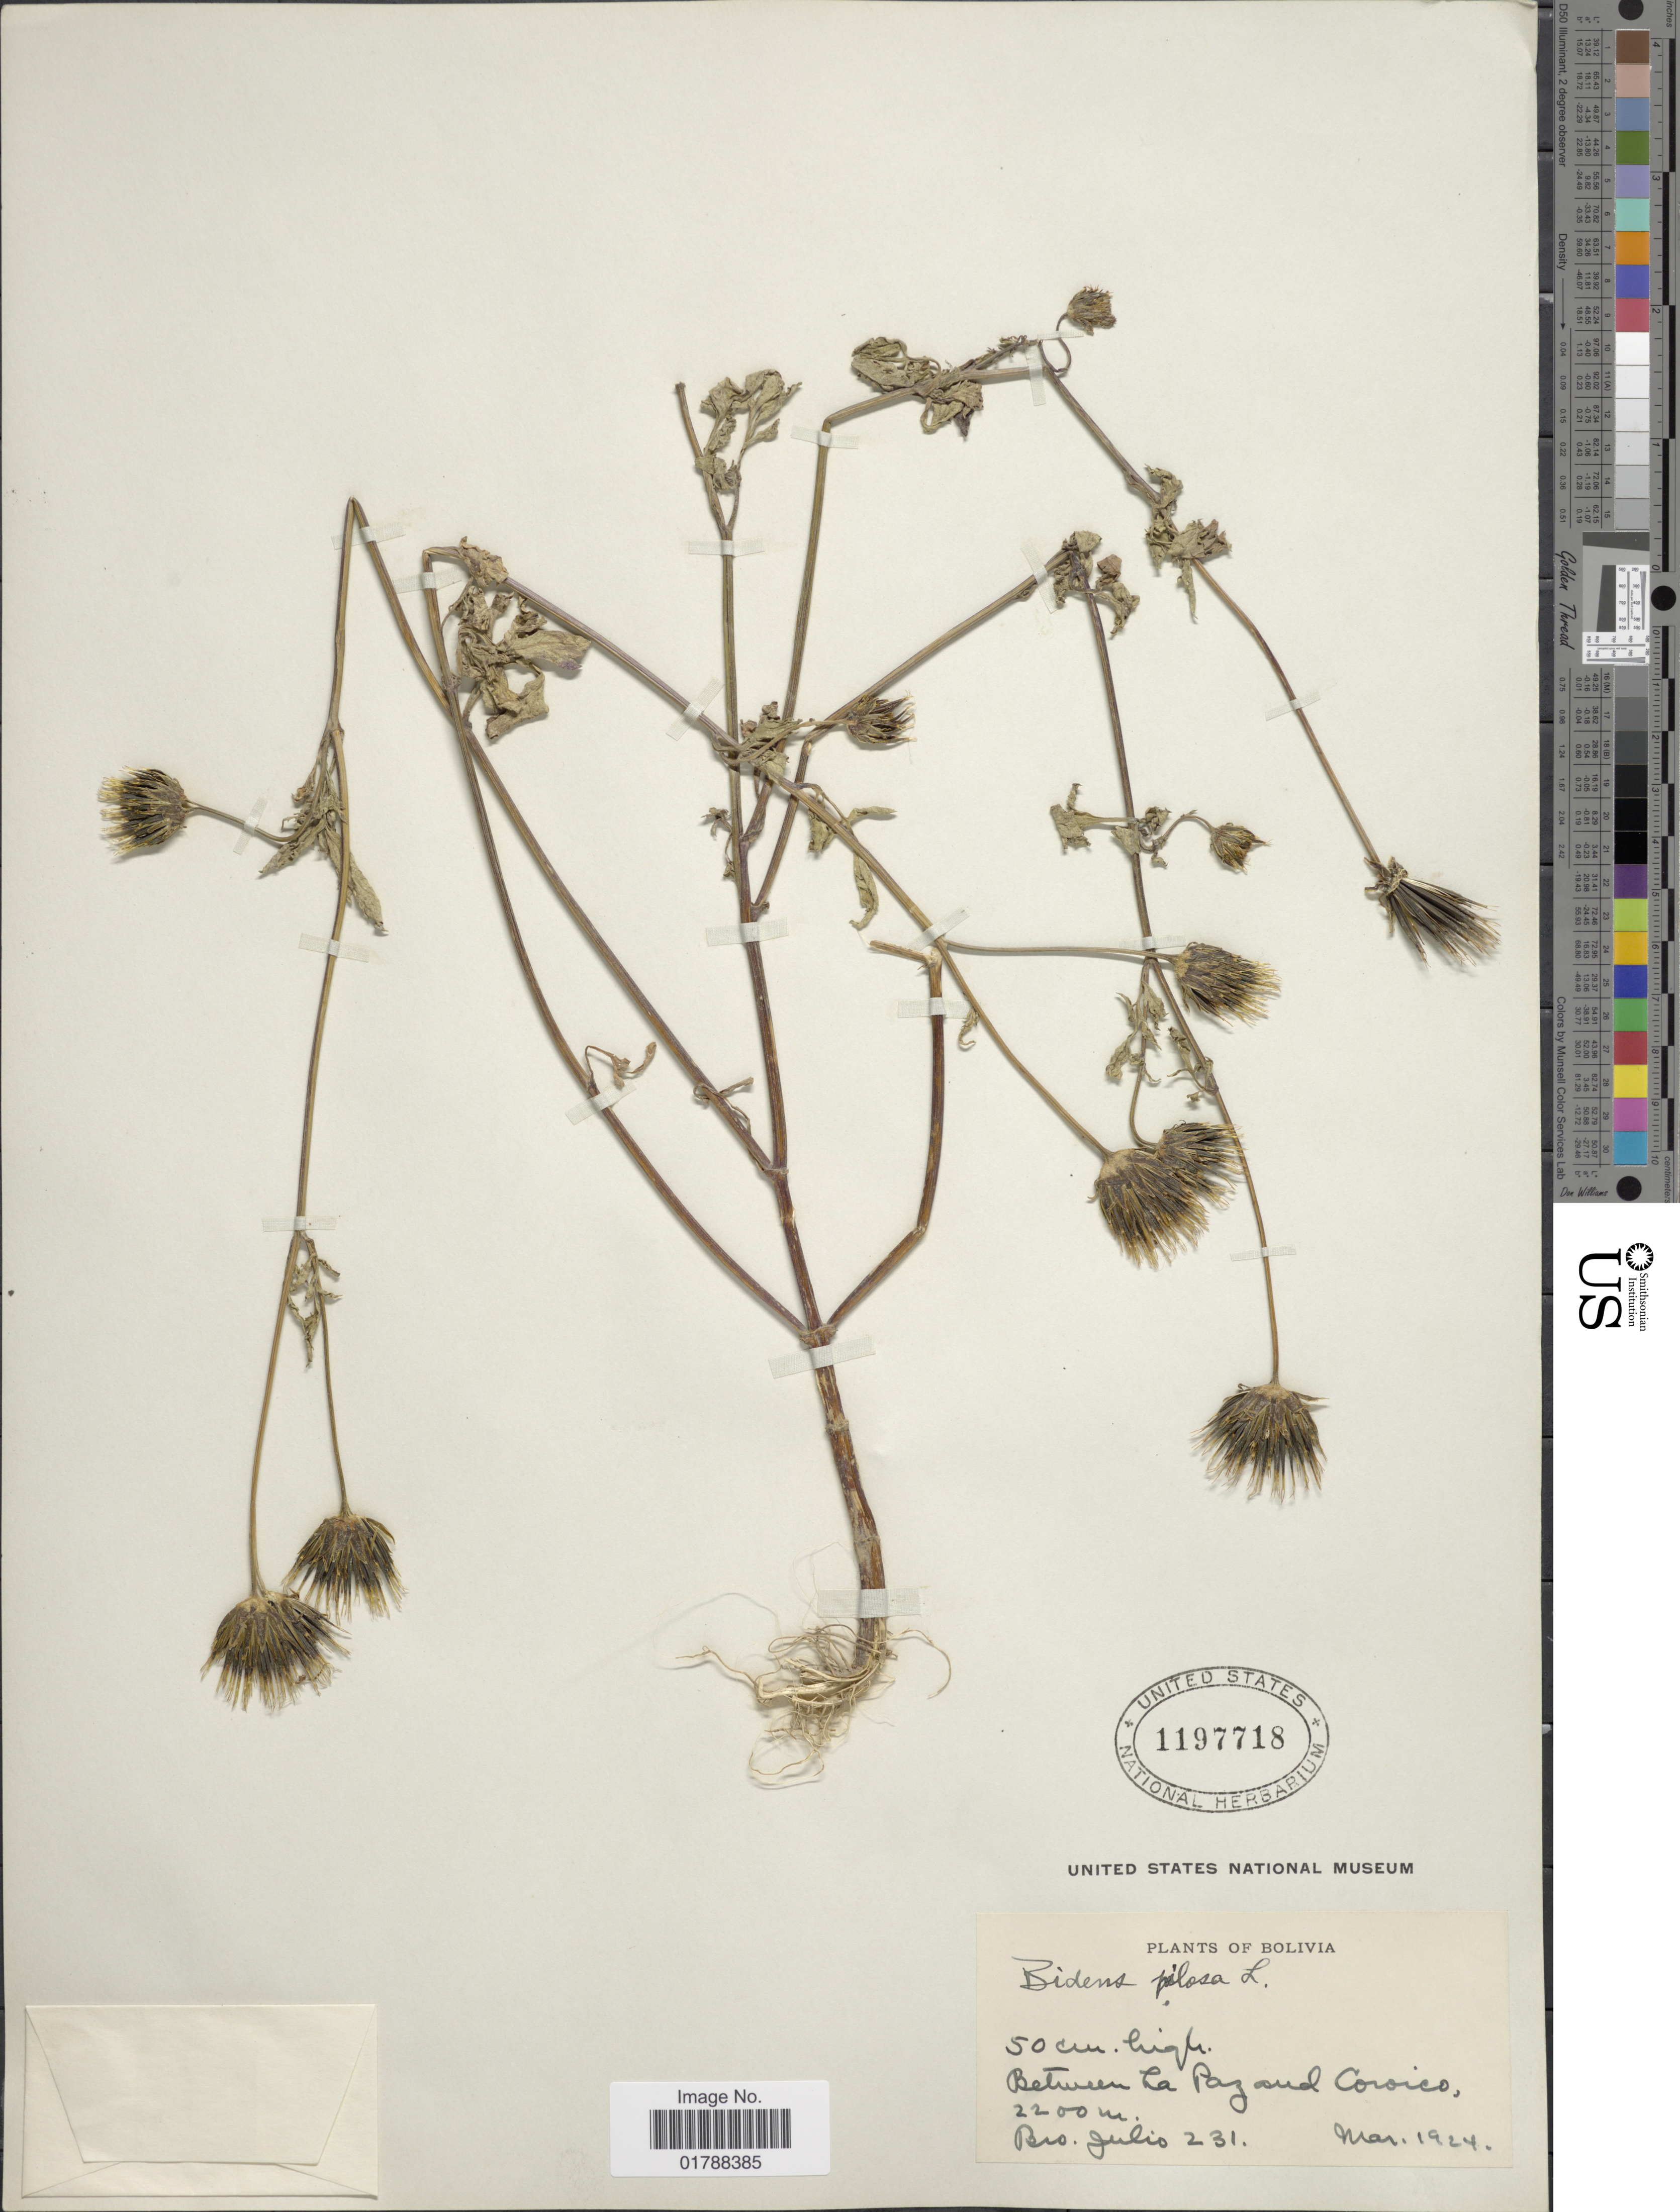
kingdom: Plantae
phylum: Tracheophyta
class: Magnoliopsida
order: Asterales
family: Asteraceae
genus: Bidens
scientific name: Bidens cosmantha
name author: Griseb.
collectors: Bro. Julio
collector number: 231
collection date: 1924-03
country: Bolivia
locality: Between La Paz and Coroico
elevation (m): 2200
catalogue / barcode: US 1197718